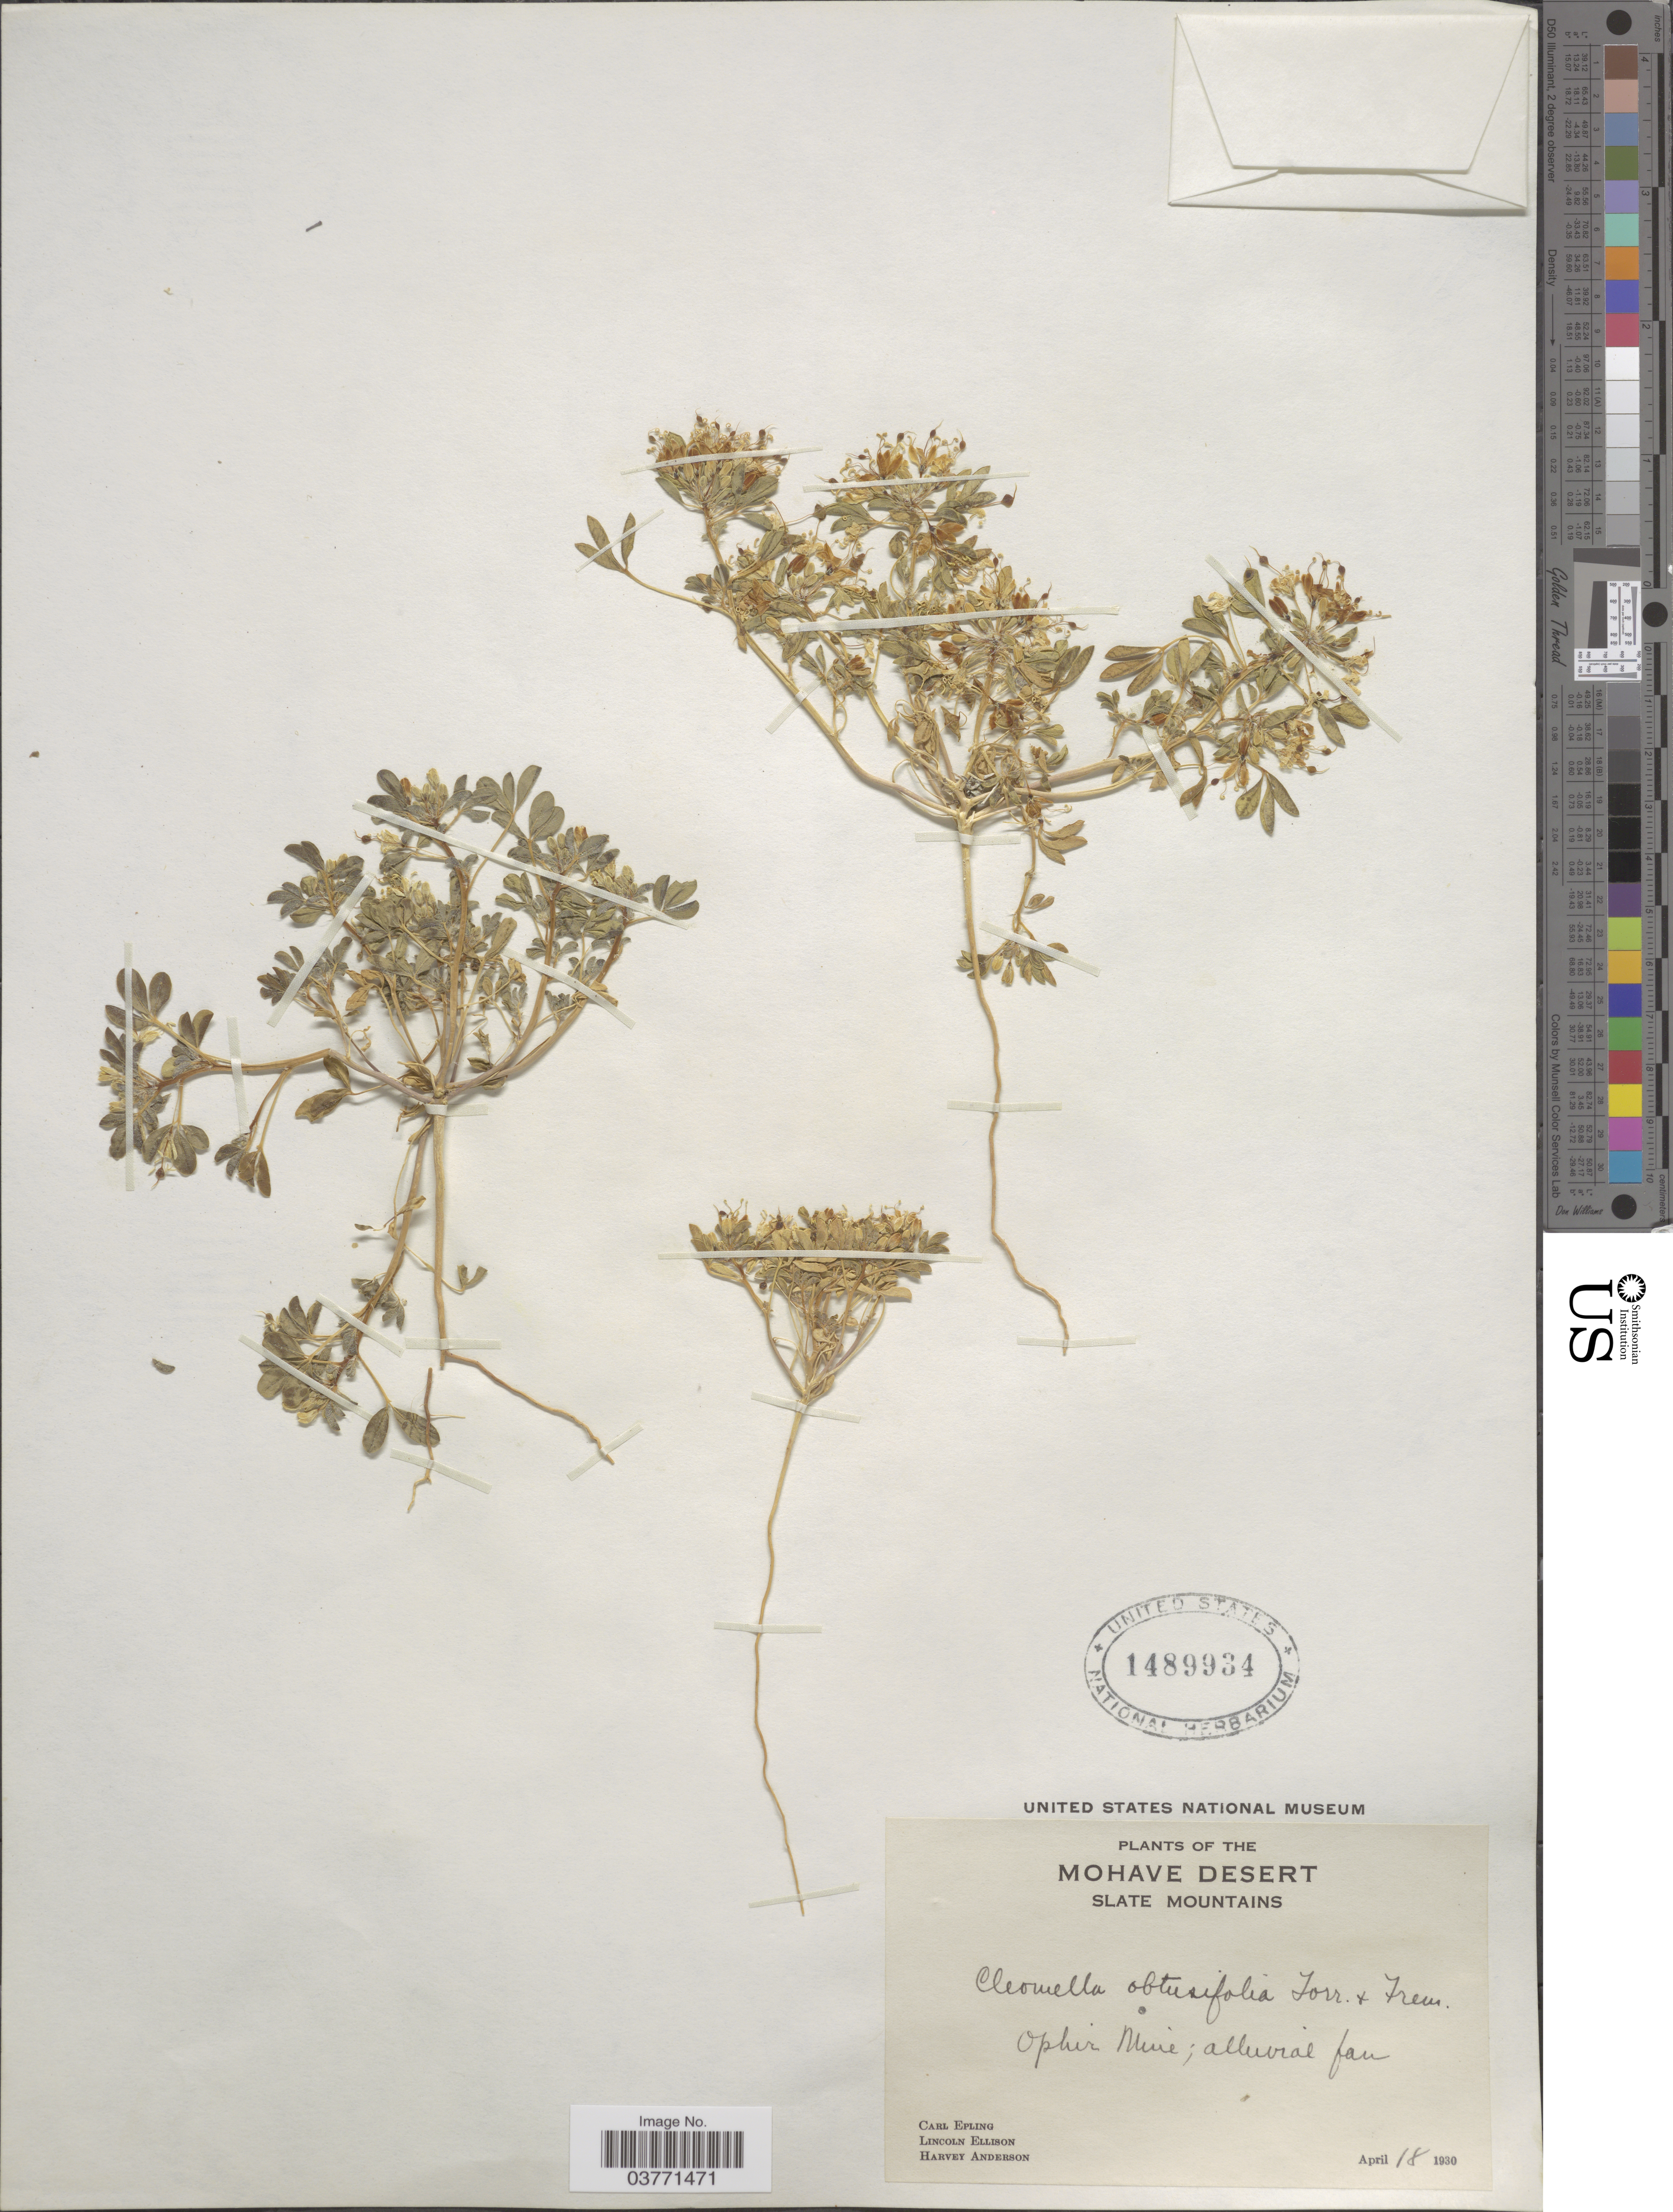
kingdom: Plantae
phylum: Tracheophyta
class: Magnoliopsida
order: Brassicales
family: Cleomaceae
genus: Cleomella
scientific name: Cleomella obtusifolia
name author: Torr. & Frém.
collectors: C. C. Epling, L. Ellison & H. Anderson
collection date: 1930-04-18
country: United States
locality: Mohave Desert. Slate Mountains. Ophir Mine.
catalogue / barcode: US 1489934